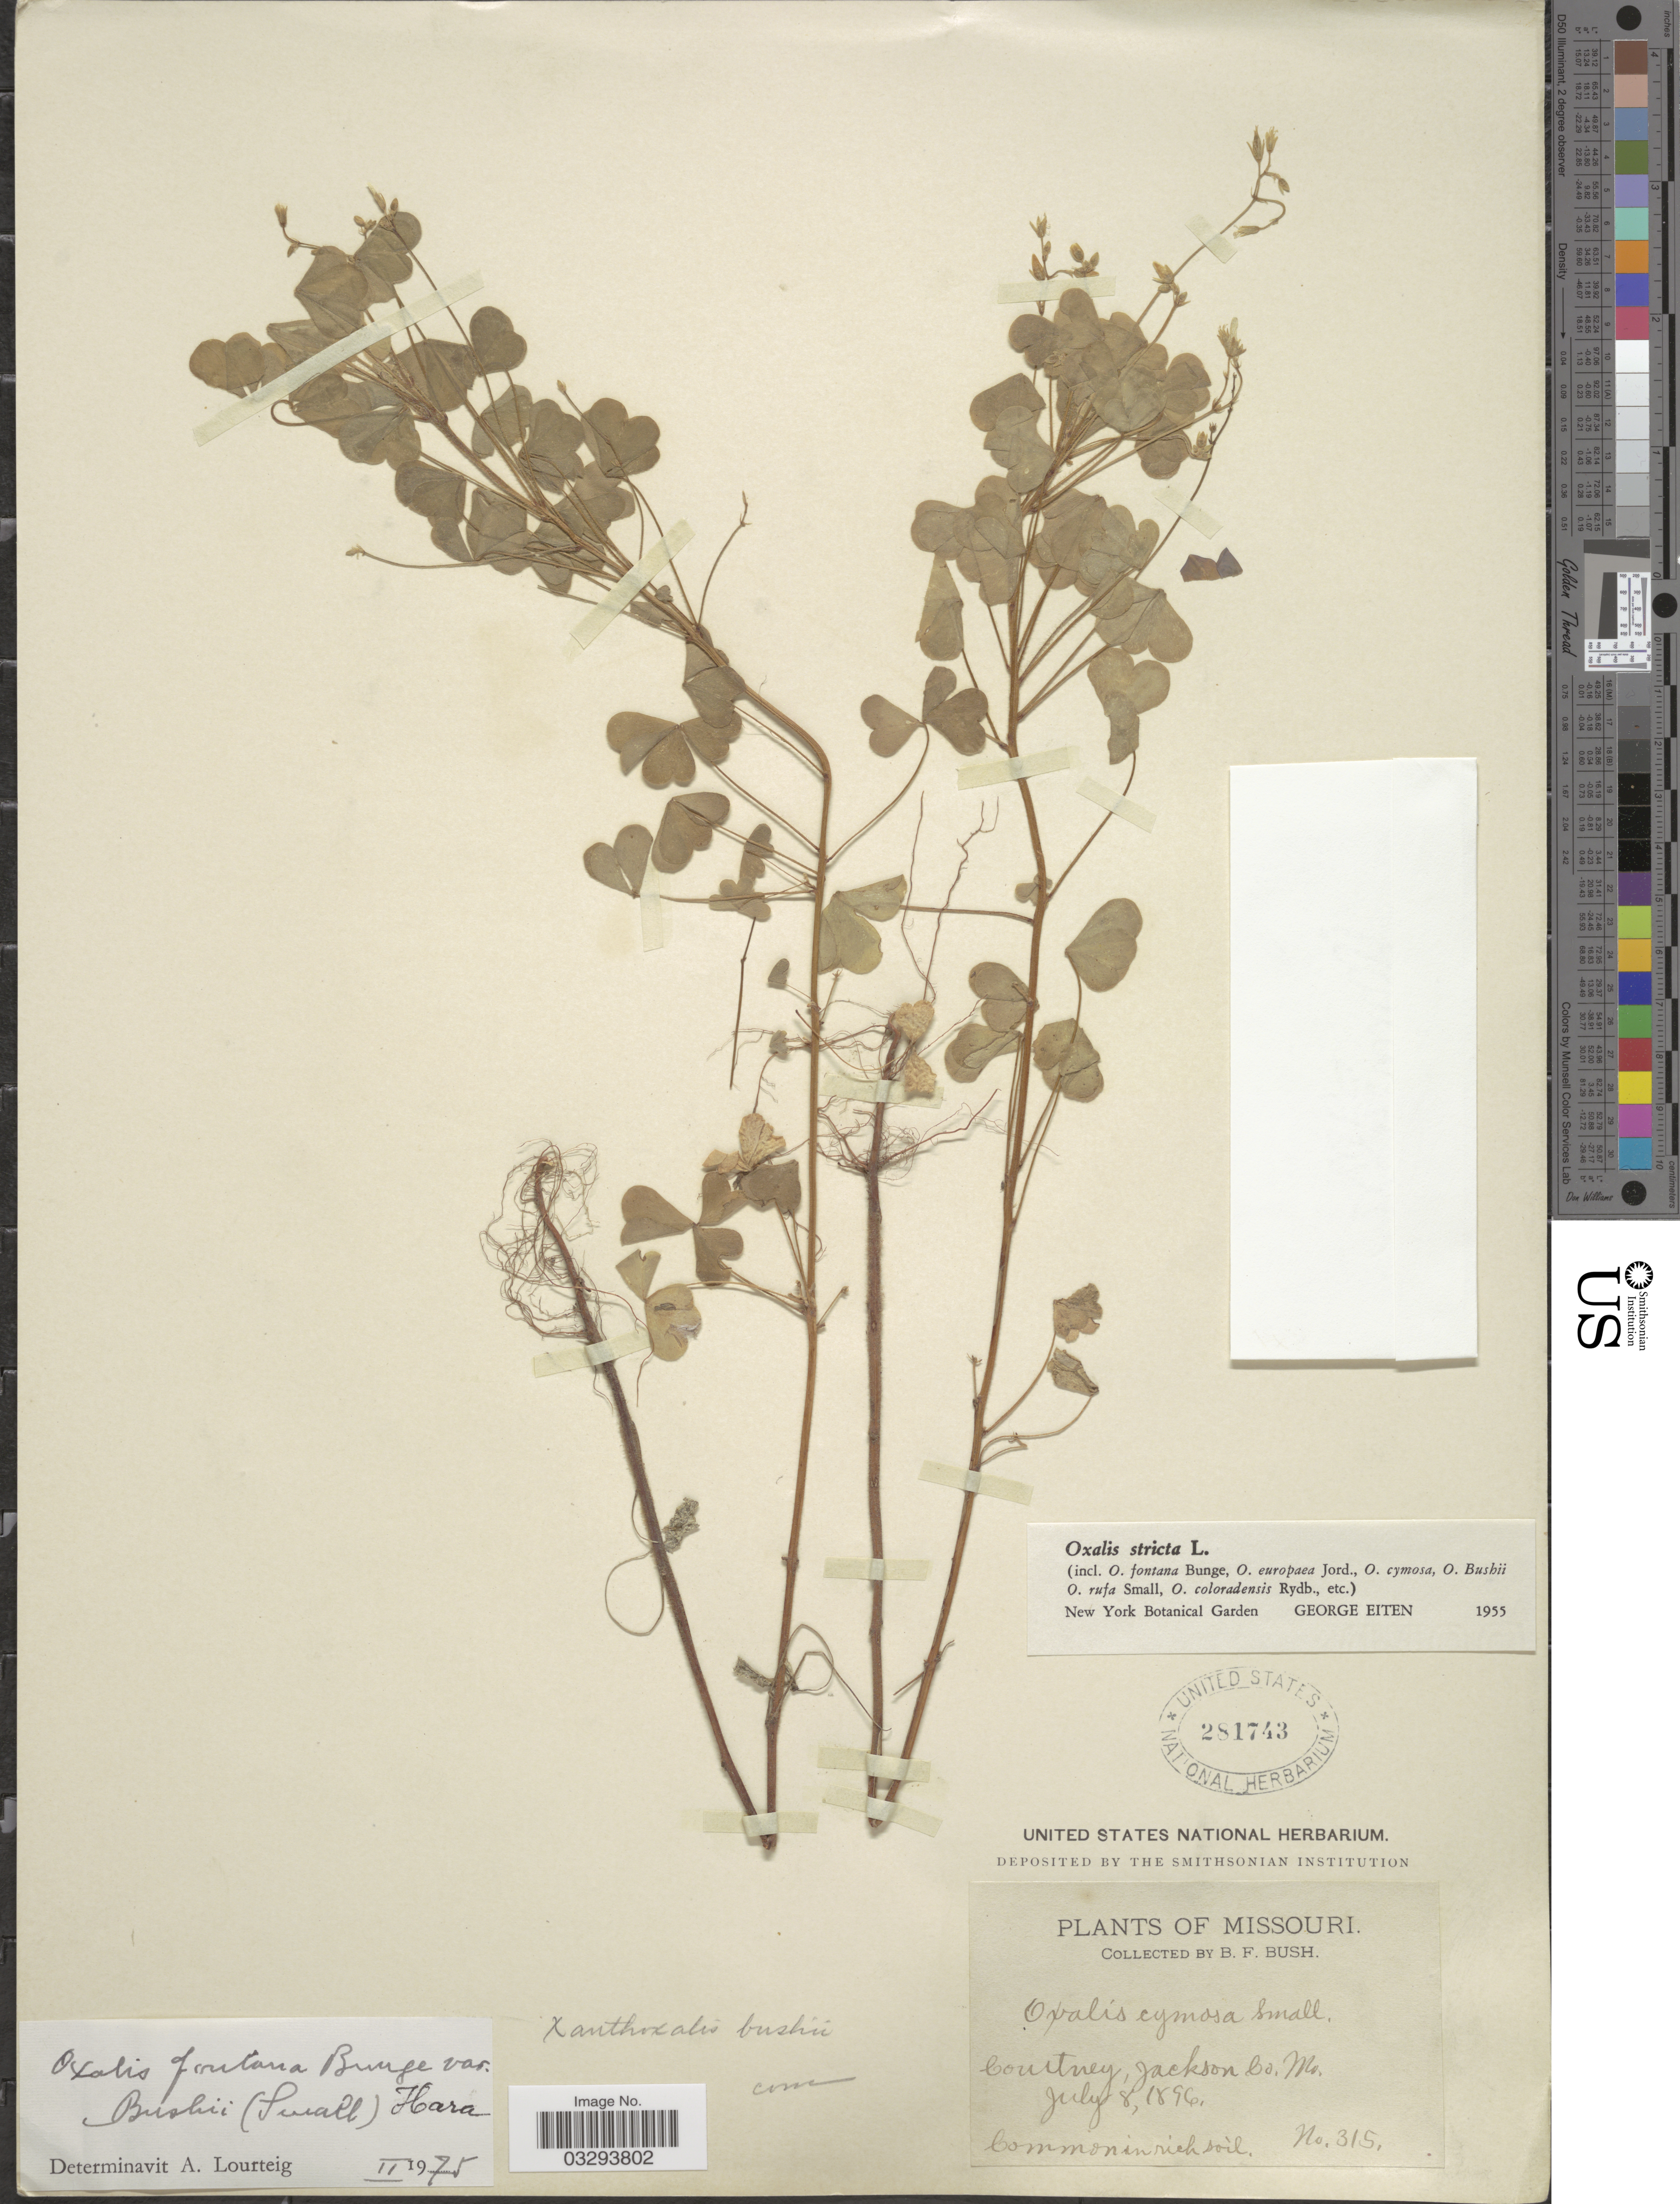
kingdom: Plantae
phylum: Tracheophyta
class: Magnoliopsida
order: Oxalidales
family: Oxalidaceae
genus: Oxalis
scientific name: Oxalis fontana var. bushii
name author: (Small) H. Hara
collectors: B. F. Bush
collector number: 315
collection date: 1896-07-08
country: United States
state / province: Missouri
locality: Courtney, Jackson Co.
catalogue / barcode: US 281743